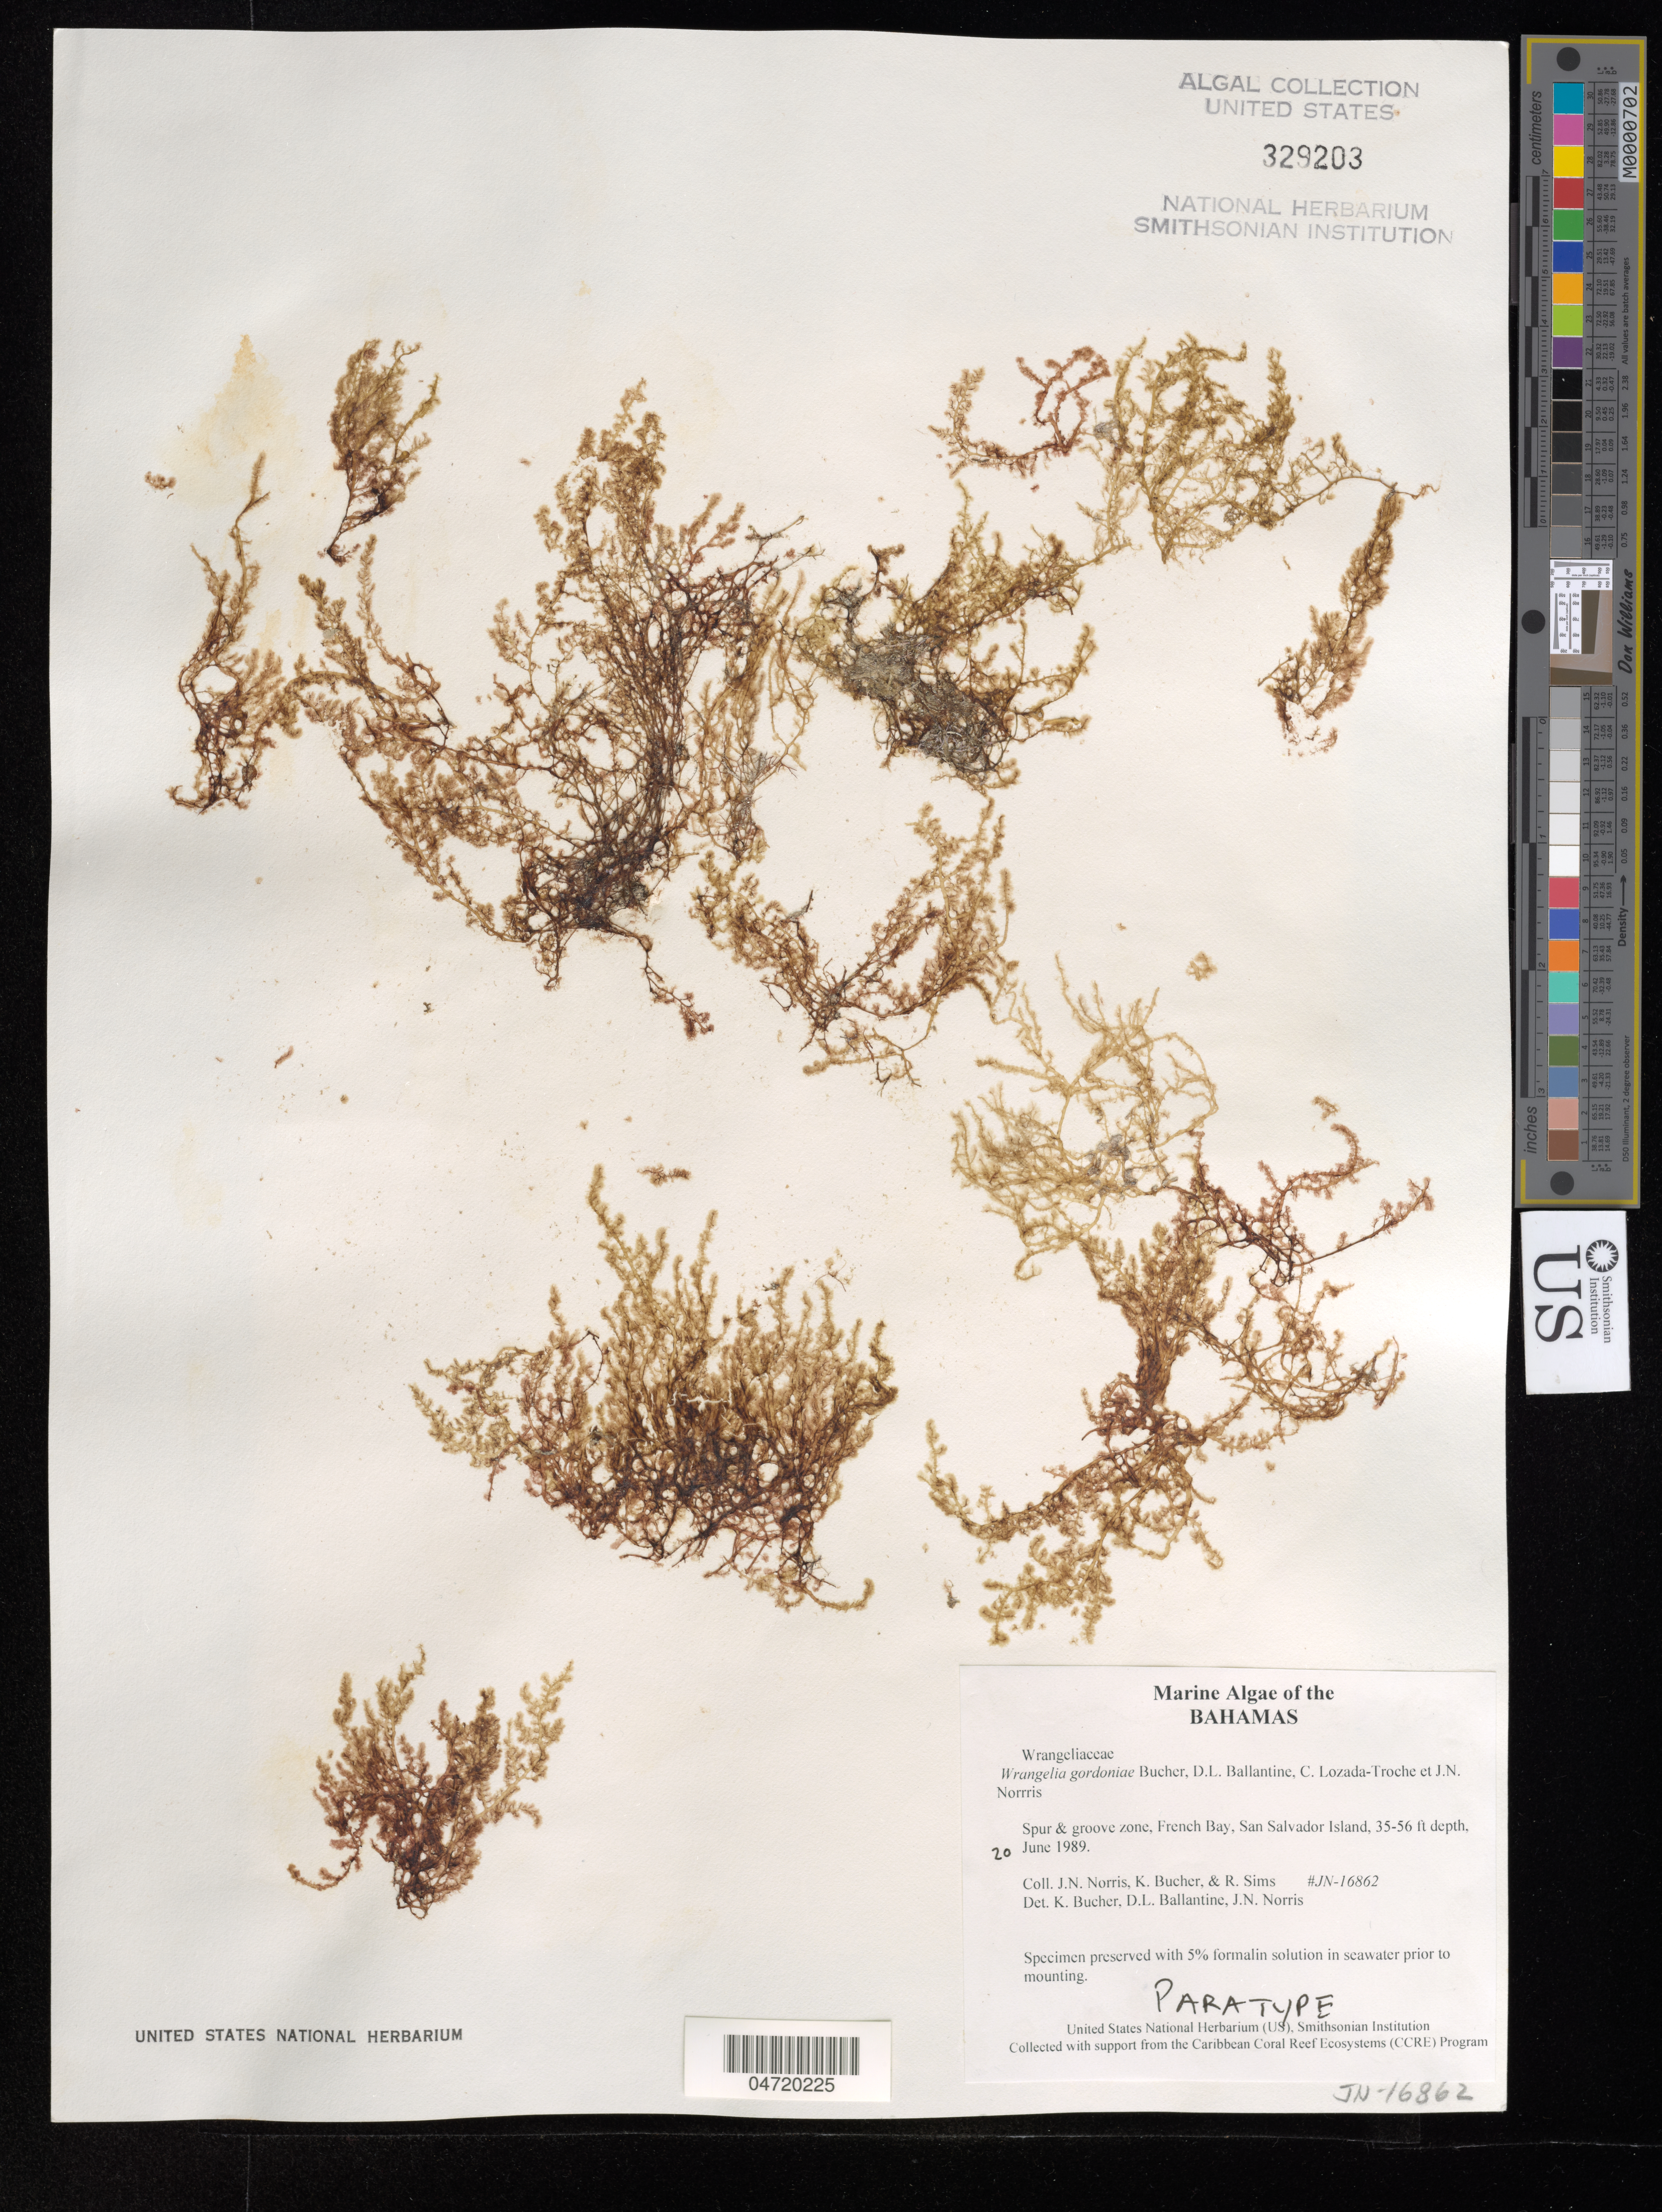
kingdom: Plantae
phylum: Rhodophyta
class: Florideophyceae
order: Ceramiales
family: Wrangeliaceae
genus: Wrangelia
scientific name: Wrangelia gordoniae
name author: K.E. Bucher et al.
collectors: J. Norris, K. E. Bucher & R. H. Sims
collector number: JN-16862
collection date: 1989-06-20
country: Bahamas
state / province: San Salvador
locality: French Bay, San Salvador Island.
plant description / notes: See microscope slides 10532 and 10533.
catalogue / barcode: US 329203